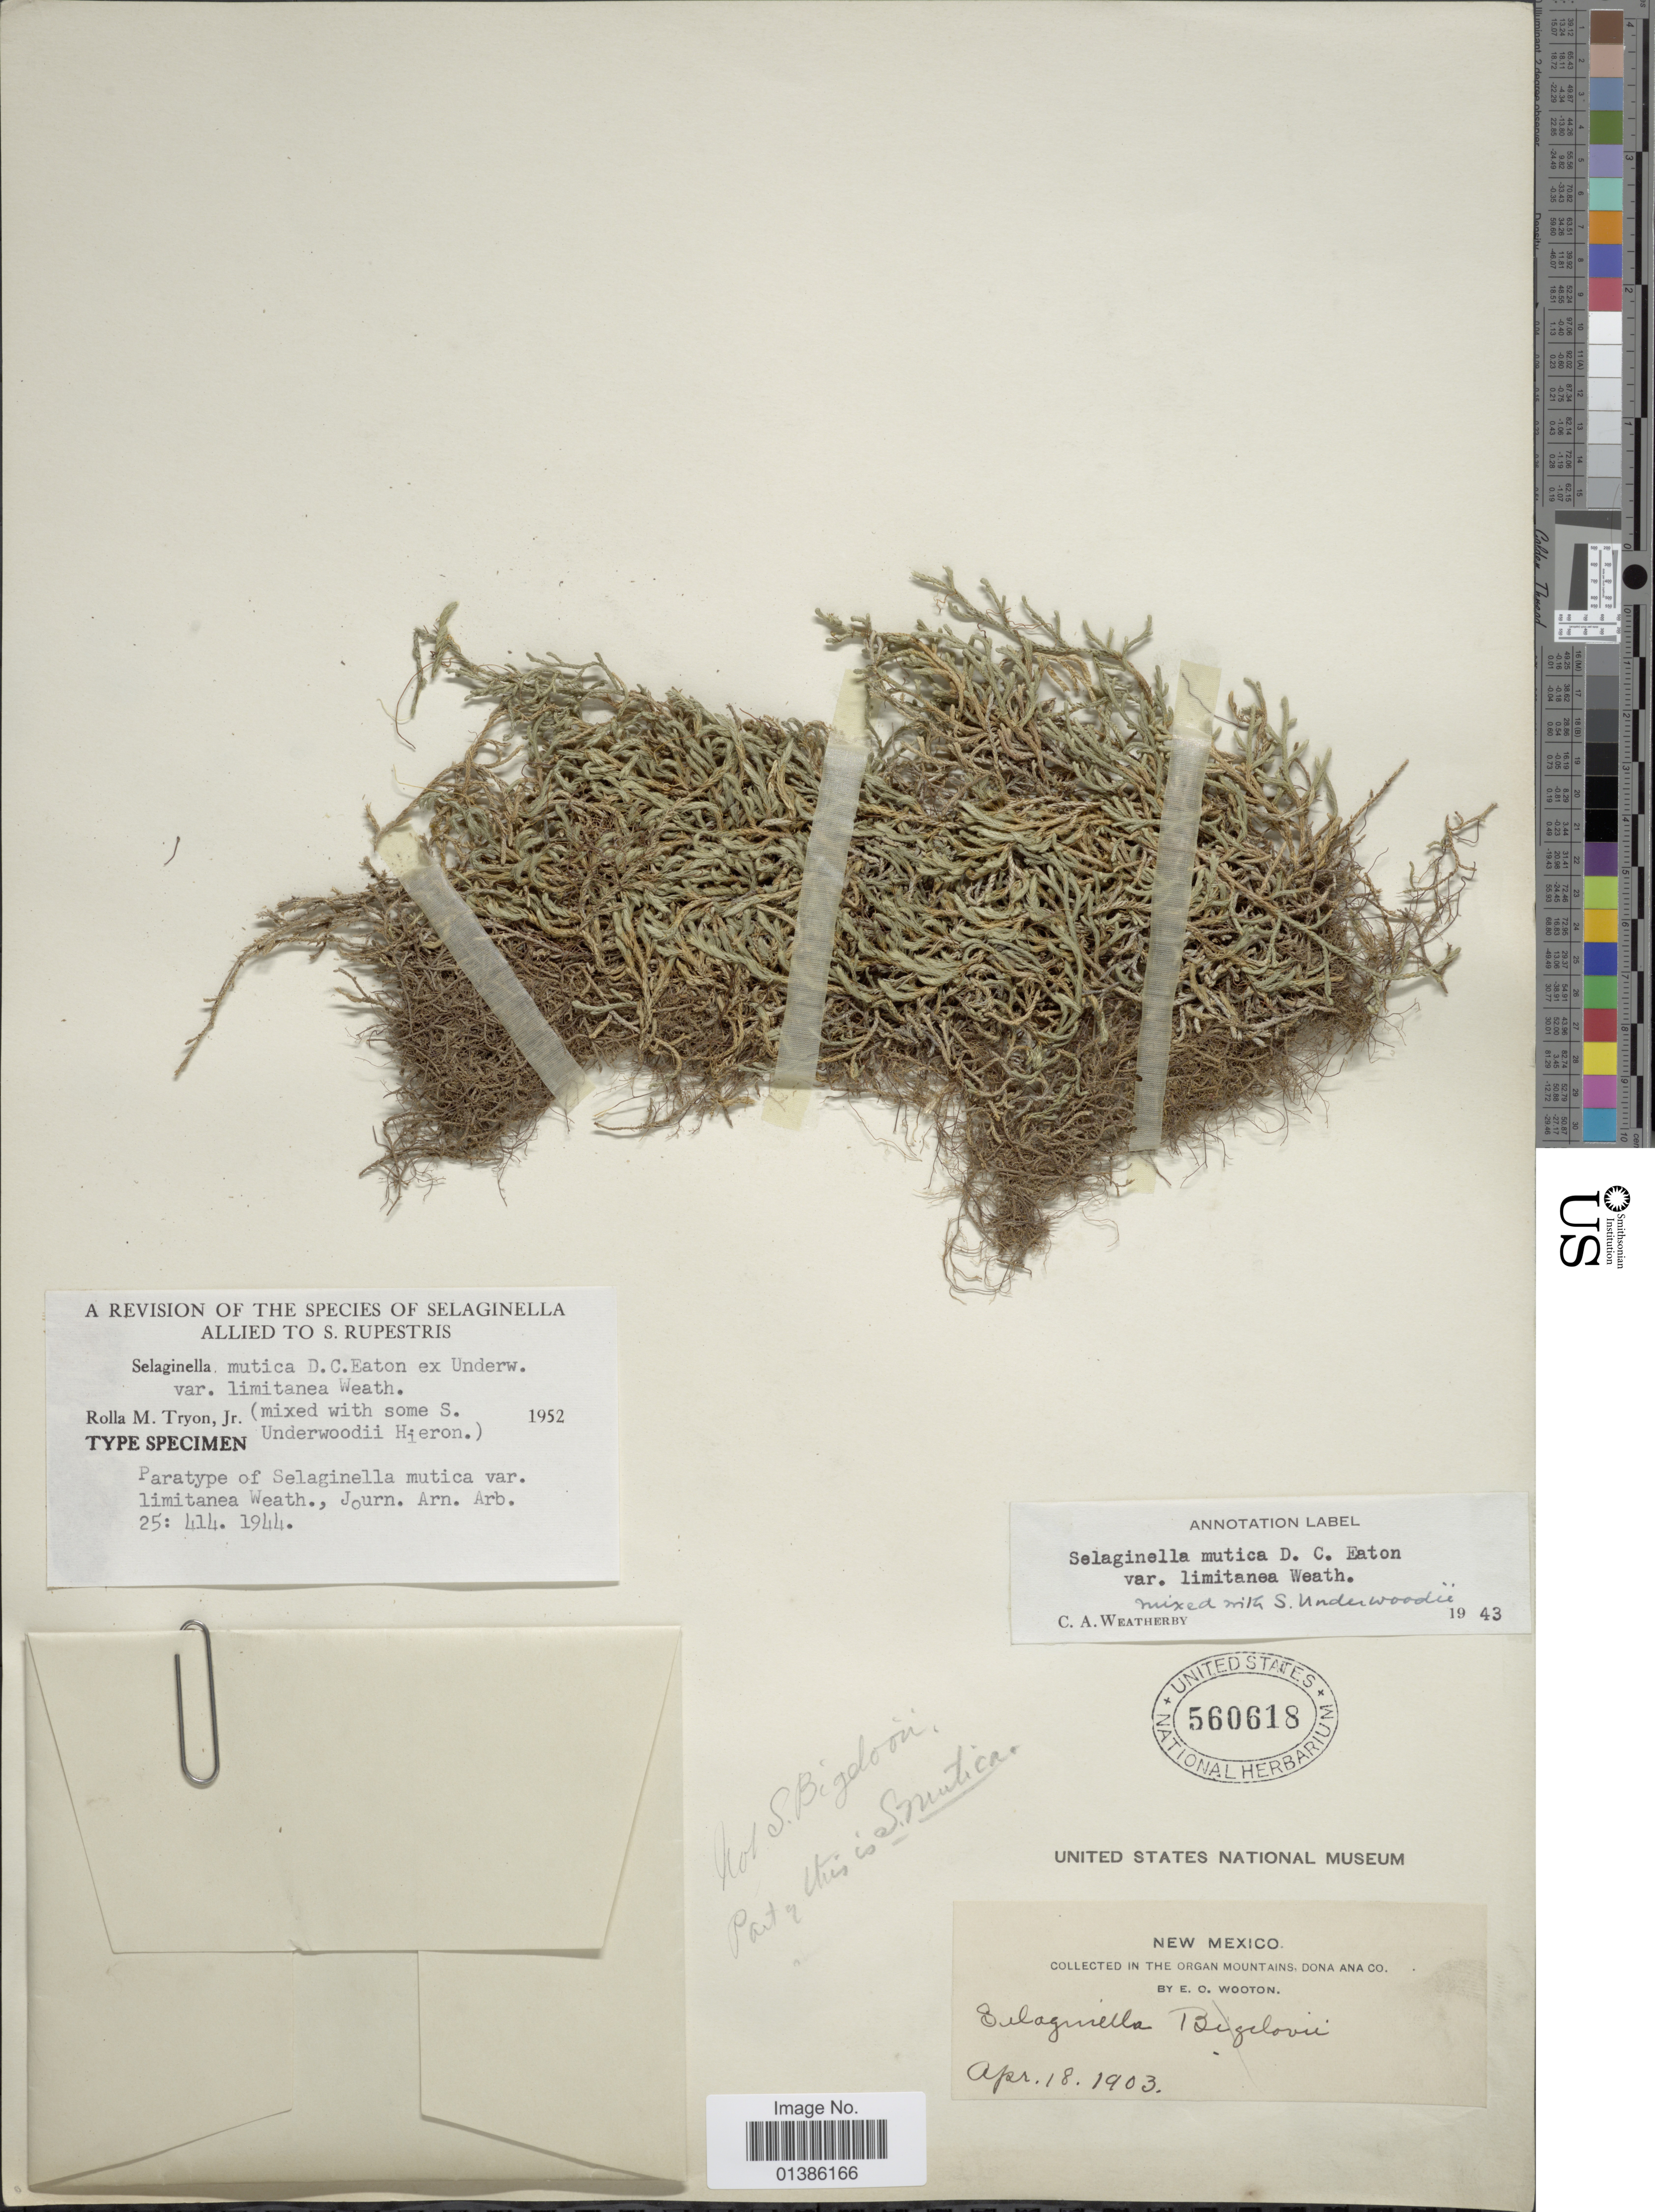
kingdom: Plantae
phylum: Tracheophyta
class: Lycopodiopsida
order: Selaginellales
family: Selaginellaceae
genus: Selaginella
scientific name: Selaginella mutica var. limitanea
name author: Weath.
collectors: E. O. Wooton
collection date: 1903-04-18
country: United States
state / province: New Mexico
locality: Collected in the Organ Mountains, Dona Ana Co.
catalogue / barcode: US 560618